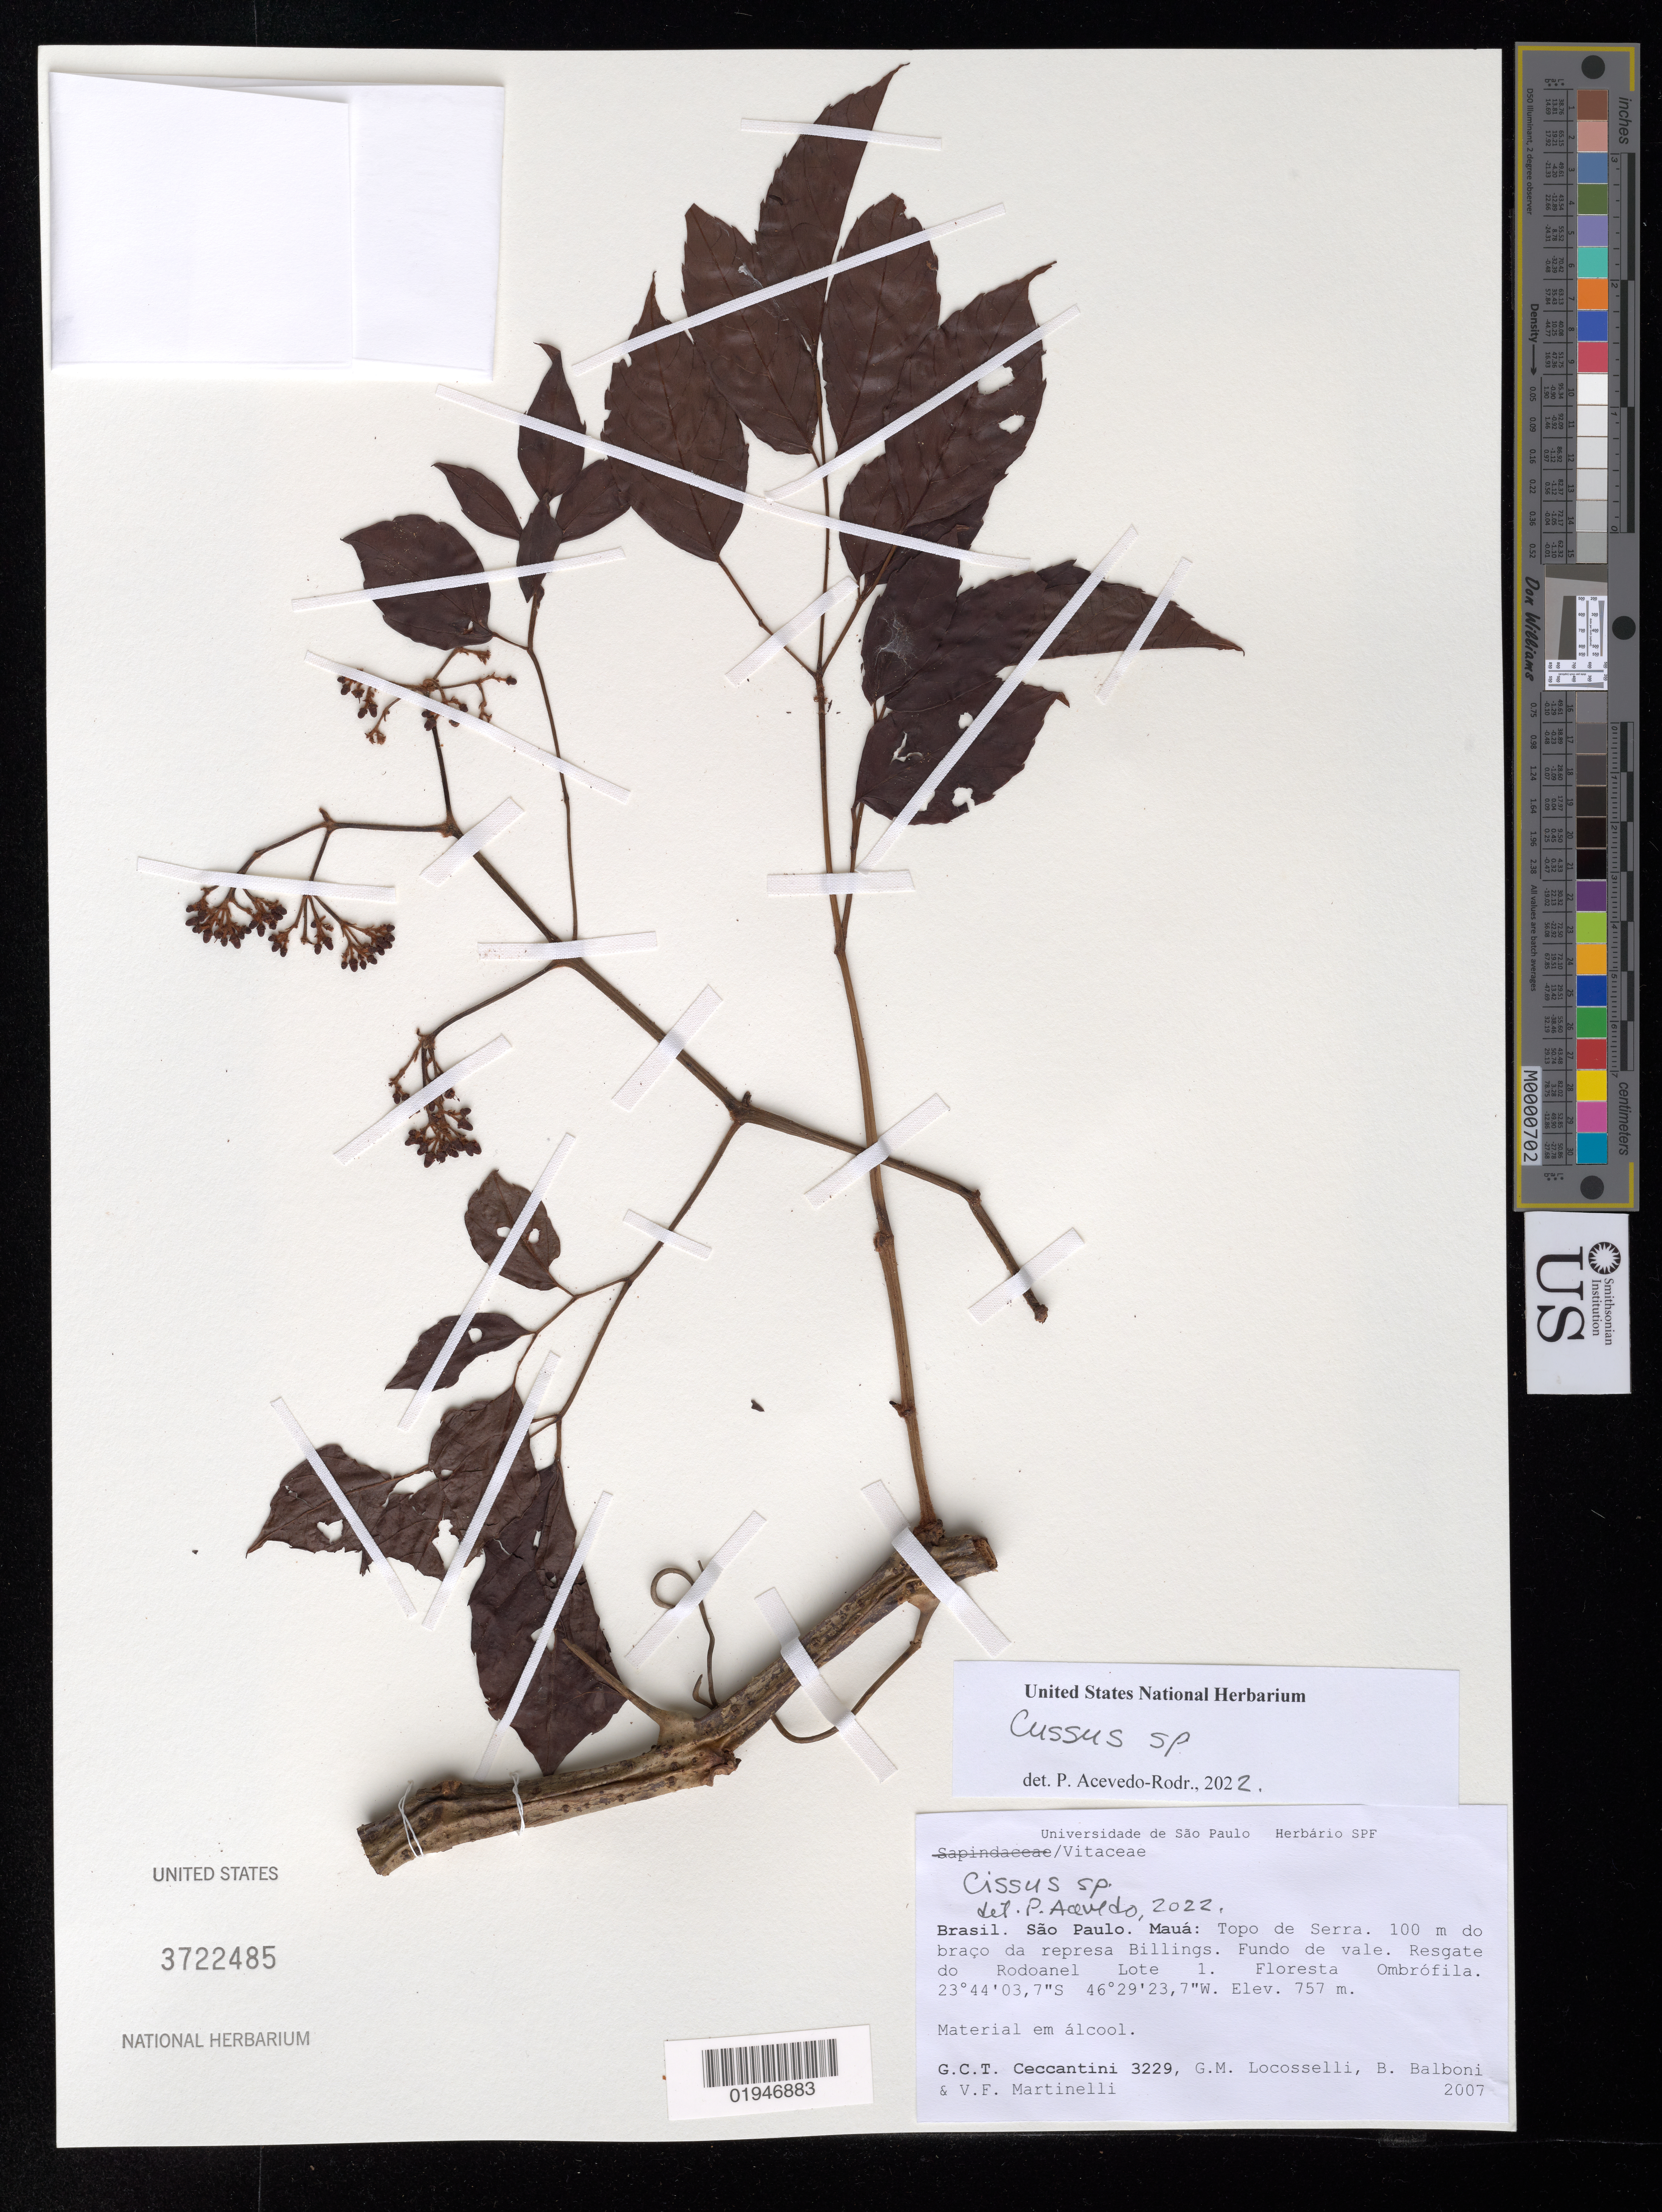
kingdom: Plantae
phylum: Tracheophyta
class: Magnoliopsida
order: Vitales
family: Vitaceae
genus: Cissus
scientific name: Cissus sp.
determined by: Acevedo-Rodríguez, P., (BOT), Smithsonian Institution - National Museum of Natural History (UNITED STATES)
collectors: G. Ceccantini, G. Locosselli, B. Balboni & V. Martinelli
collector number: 3229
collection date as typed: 2007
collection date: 2007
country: Brazil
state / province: São Paulo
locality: Mauá. Topo de Serra. 100 m do braço da represa Billings. Fundo de vale. Resgate do Rodoanel Lote 1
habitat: Fundo de vale. Floresta ombrófila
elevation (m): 757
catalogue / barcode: US 3722485